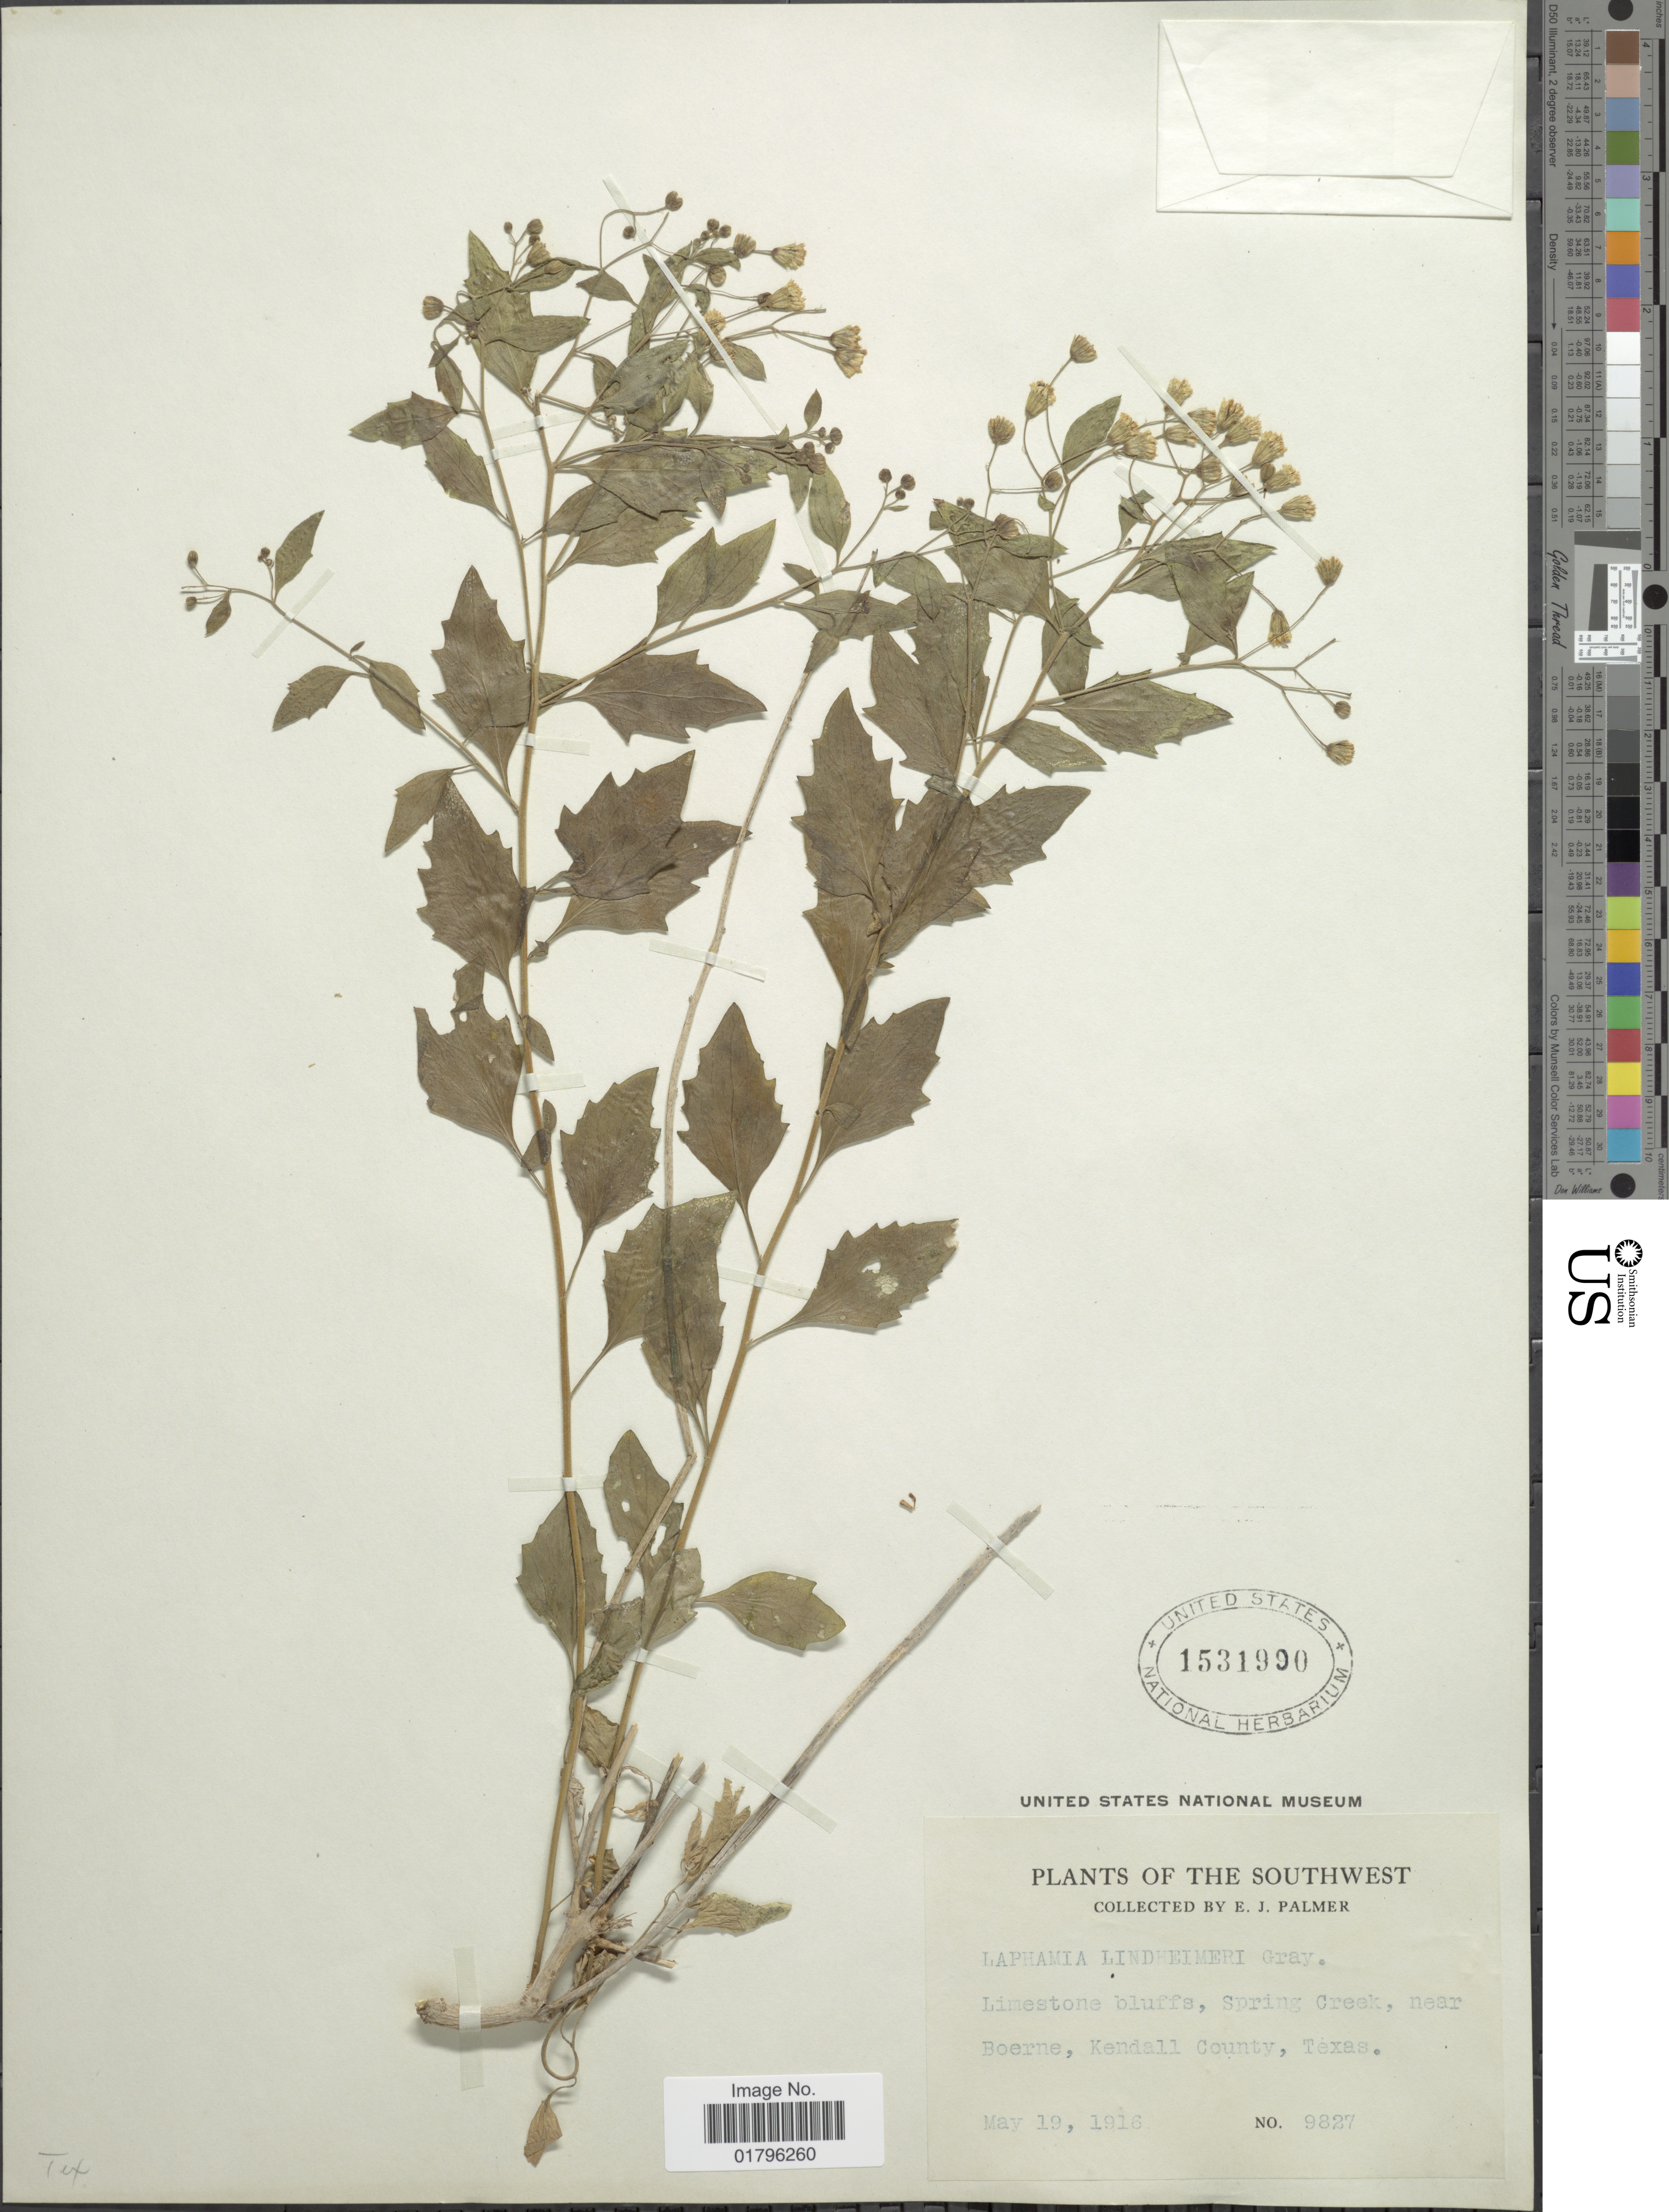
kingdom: Plantae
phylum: Tracheophyta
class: Magnoliopsida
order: Asterales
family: Asteraceae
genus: Perityle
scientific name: Perityle lindheimeri var. lindheimeri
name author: (A. Gray) Shinners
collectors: E. J. Palmer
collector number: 9827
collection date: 1916-05-19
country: United States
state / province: Texas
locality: The Southwest, Spring Creek, near Boerne, Kendall County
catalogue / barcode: US 1531990